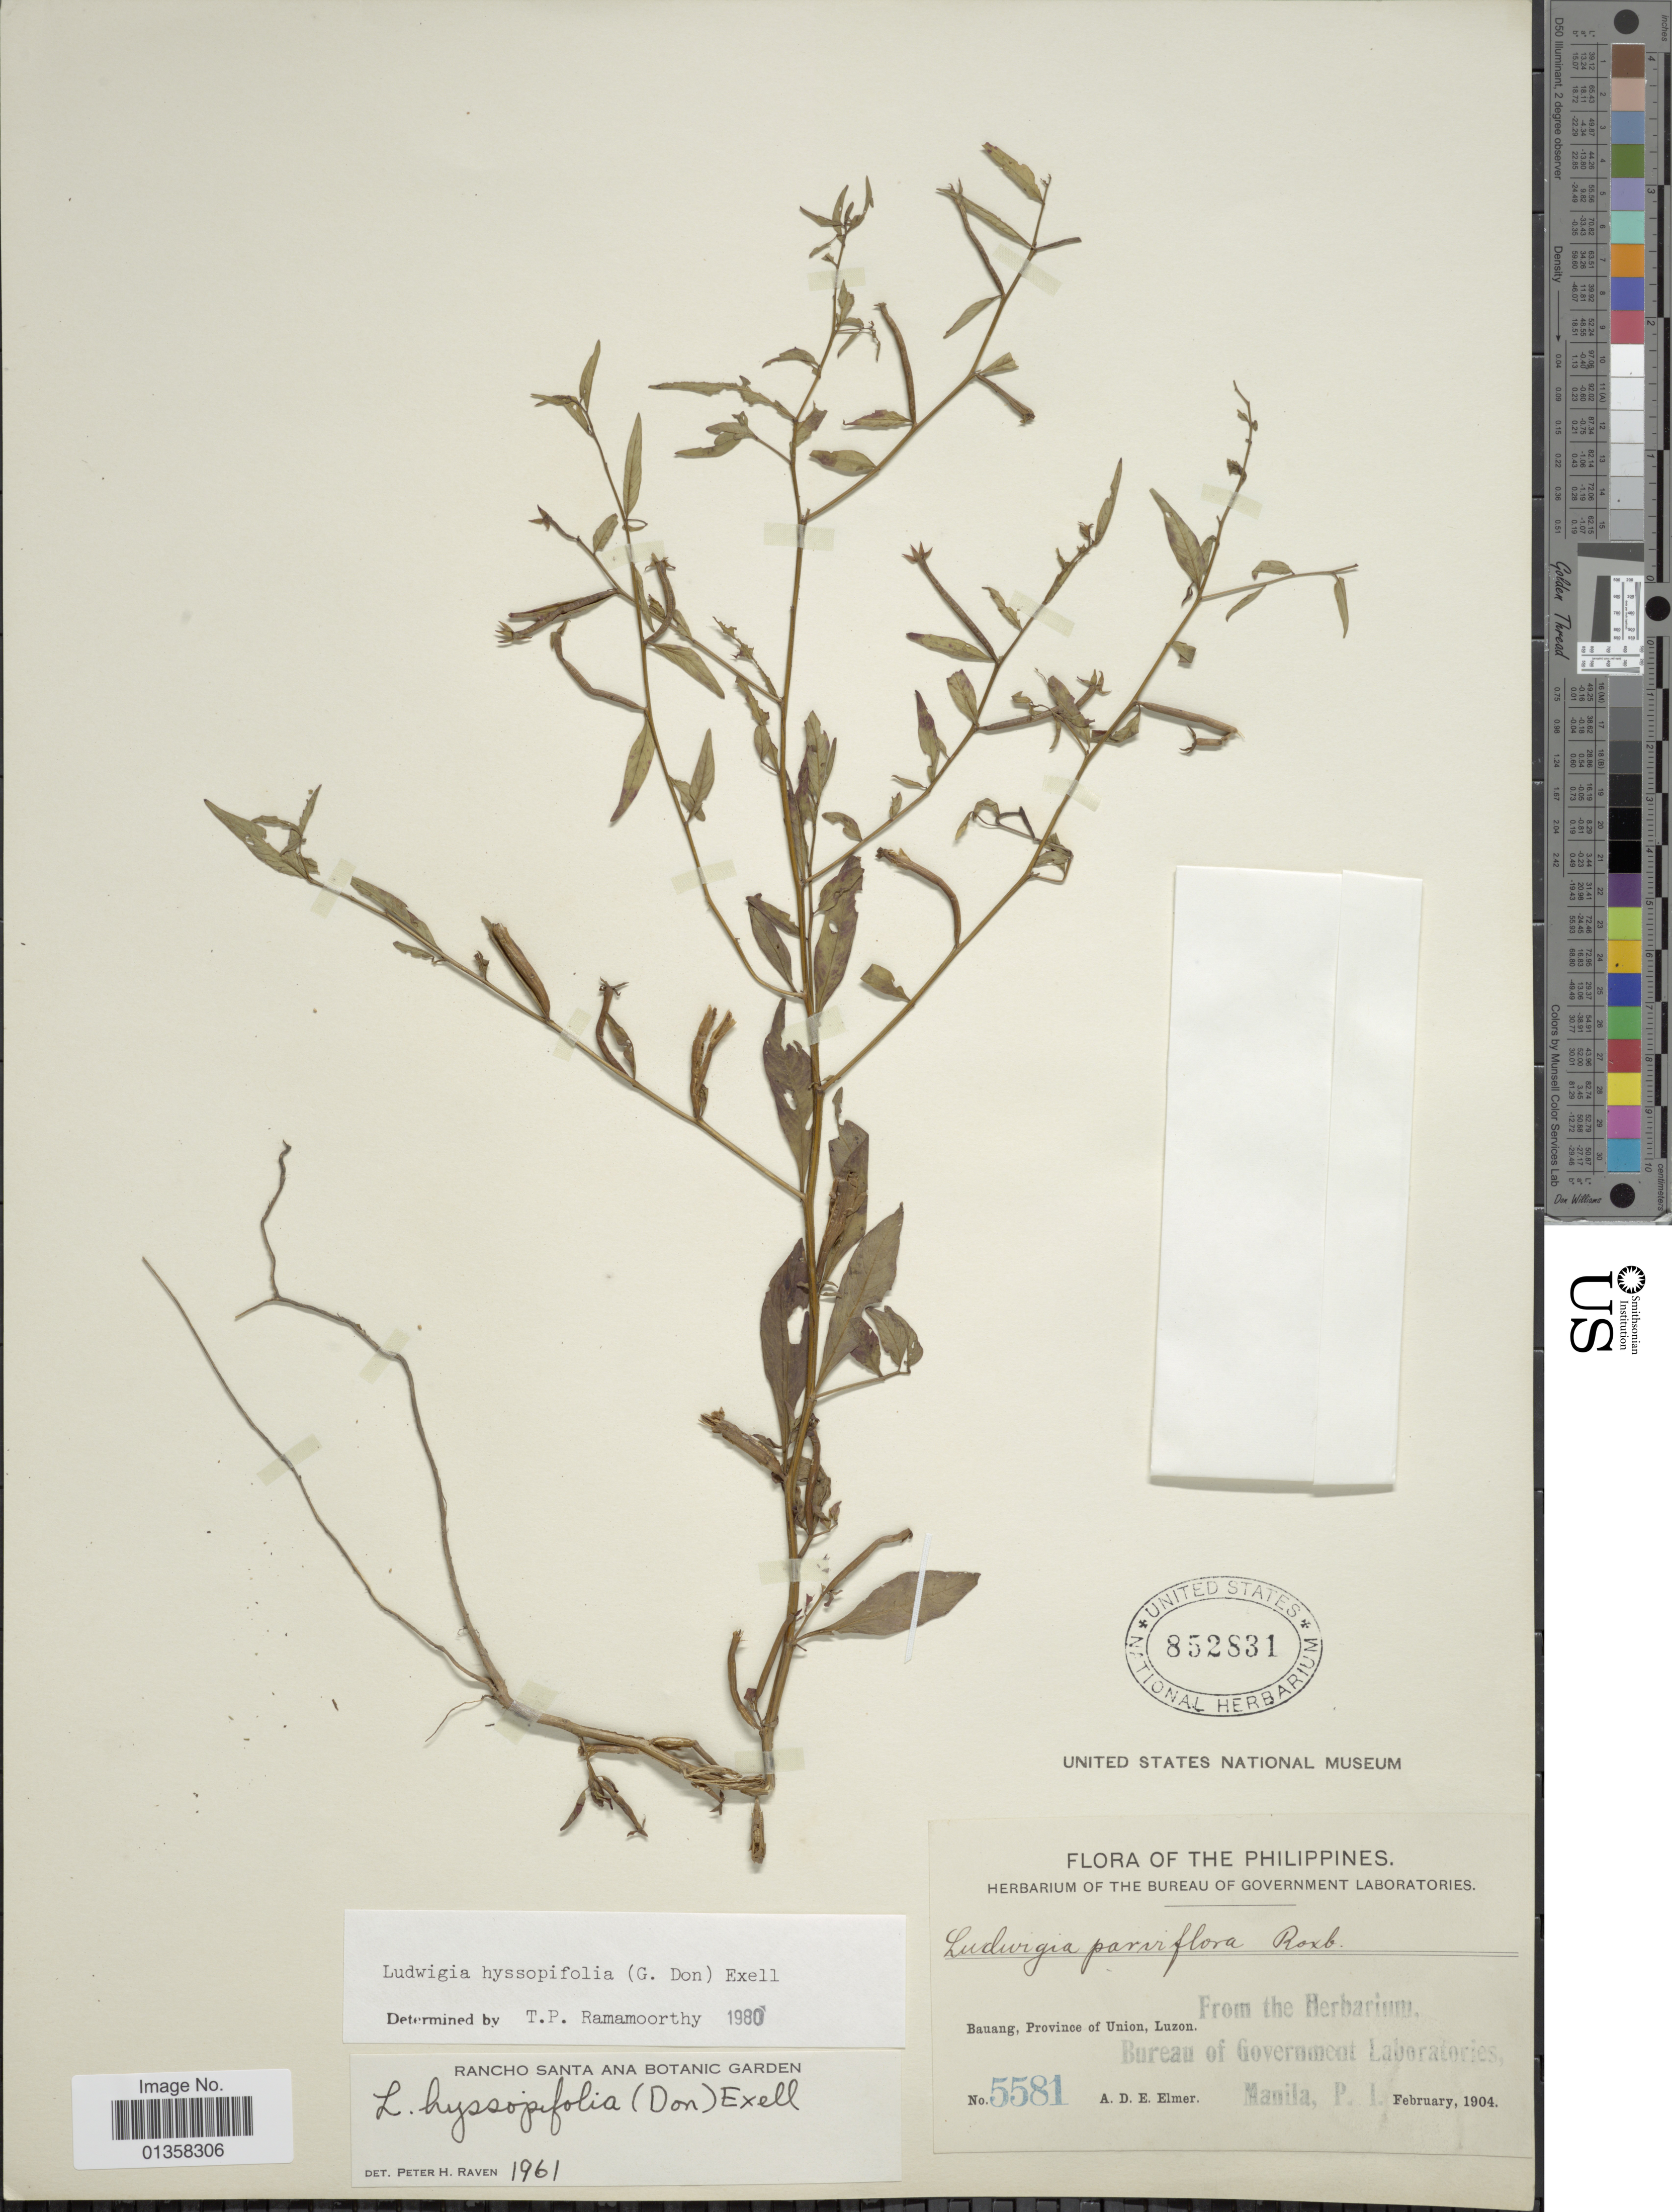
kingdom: Plantae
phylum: Tracheophyta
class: Magnoliopsida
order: Myrtales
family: Onagraceae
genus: Ludwigia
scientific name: Ludwigia hyssopifolia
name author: (G. Don) Exell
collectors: A. D. E. Elmer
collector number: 5581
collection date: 1904-02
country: Philippines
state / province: Central Luzon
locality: Bauang, Province of Union, Luzon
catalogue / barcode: US 852831